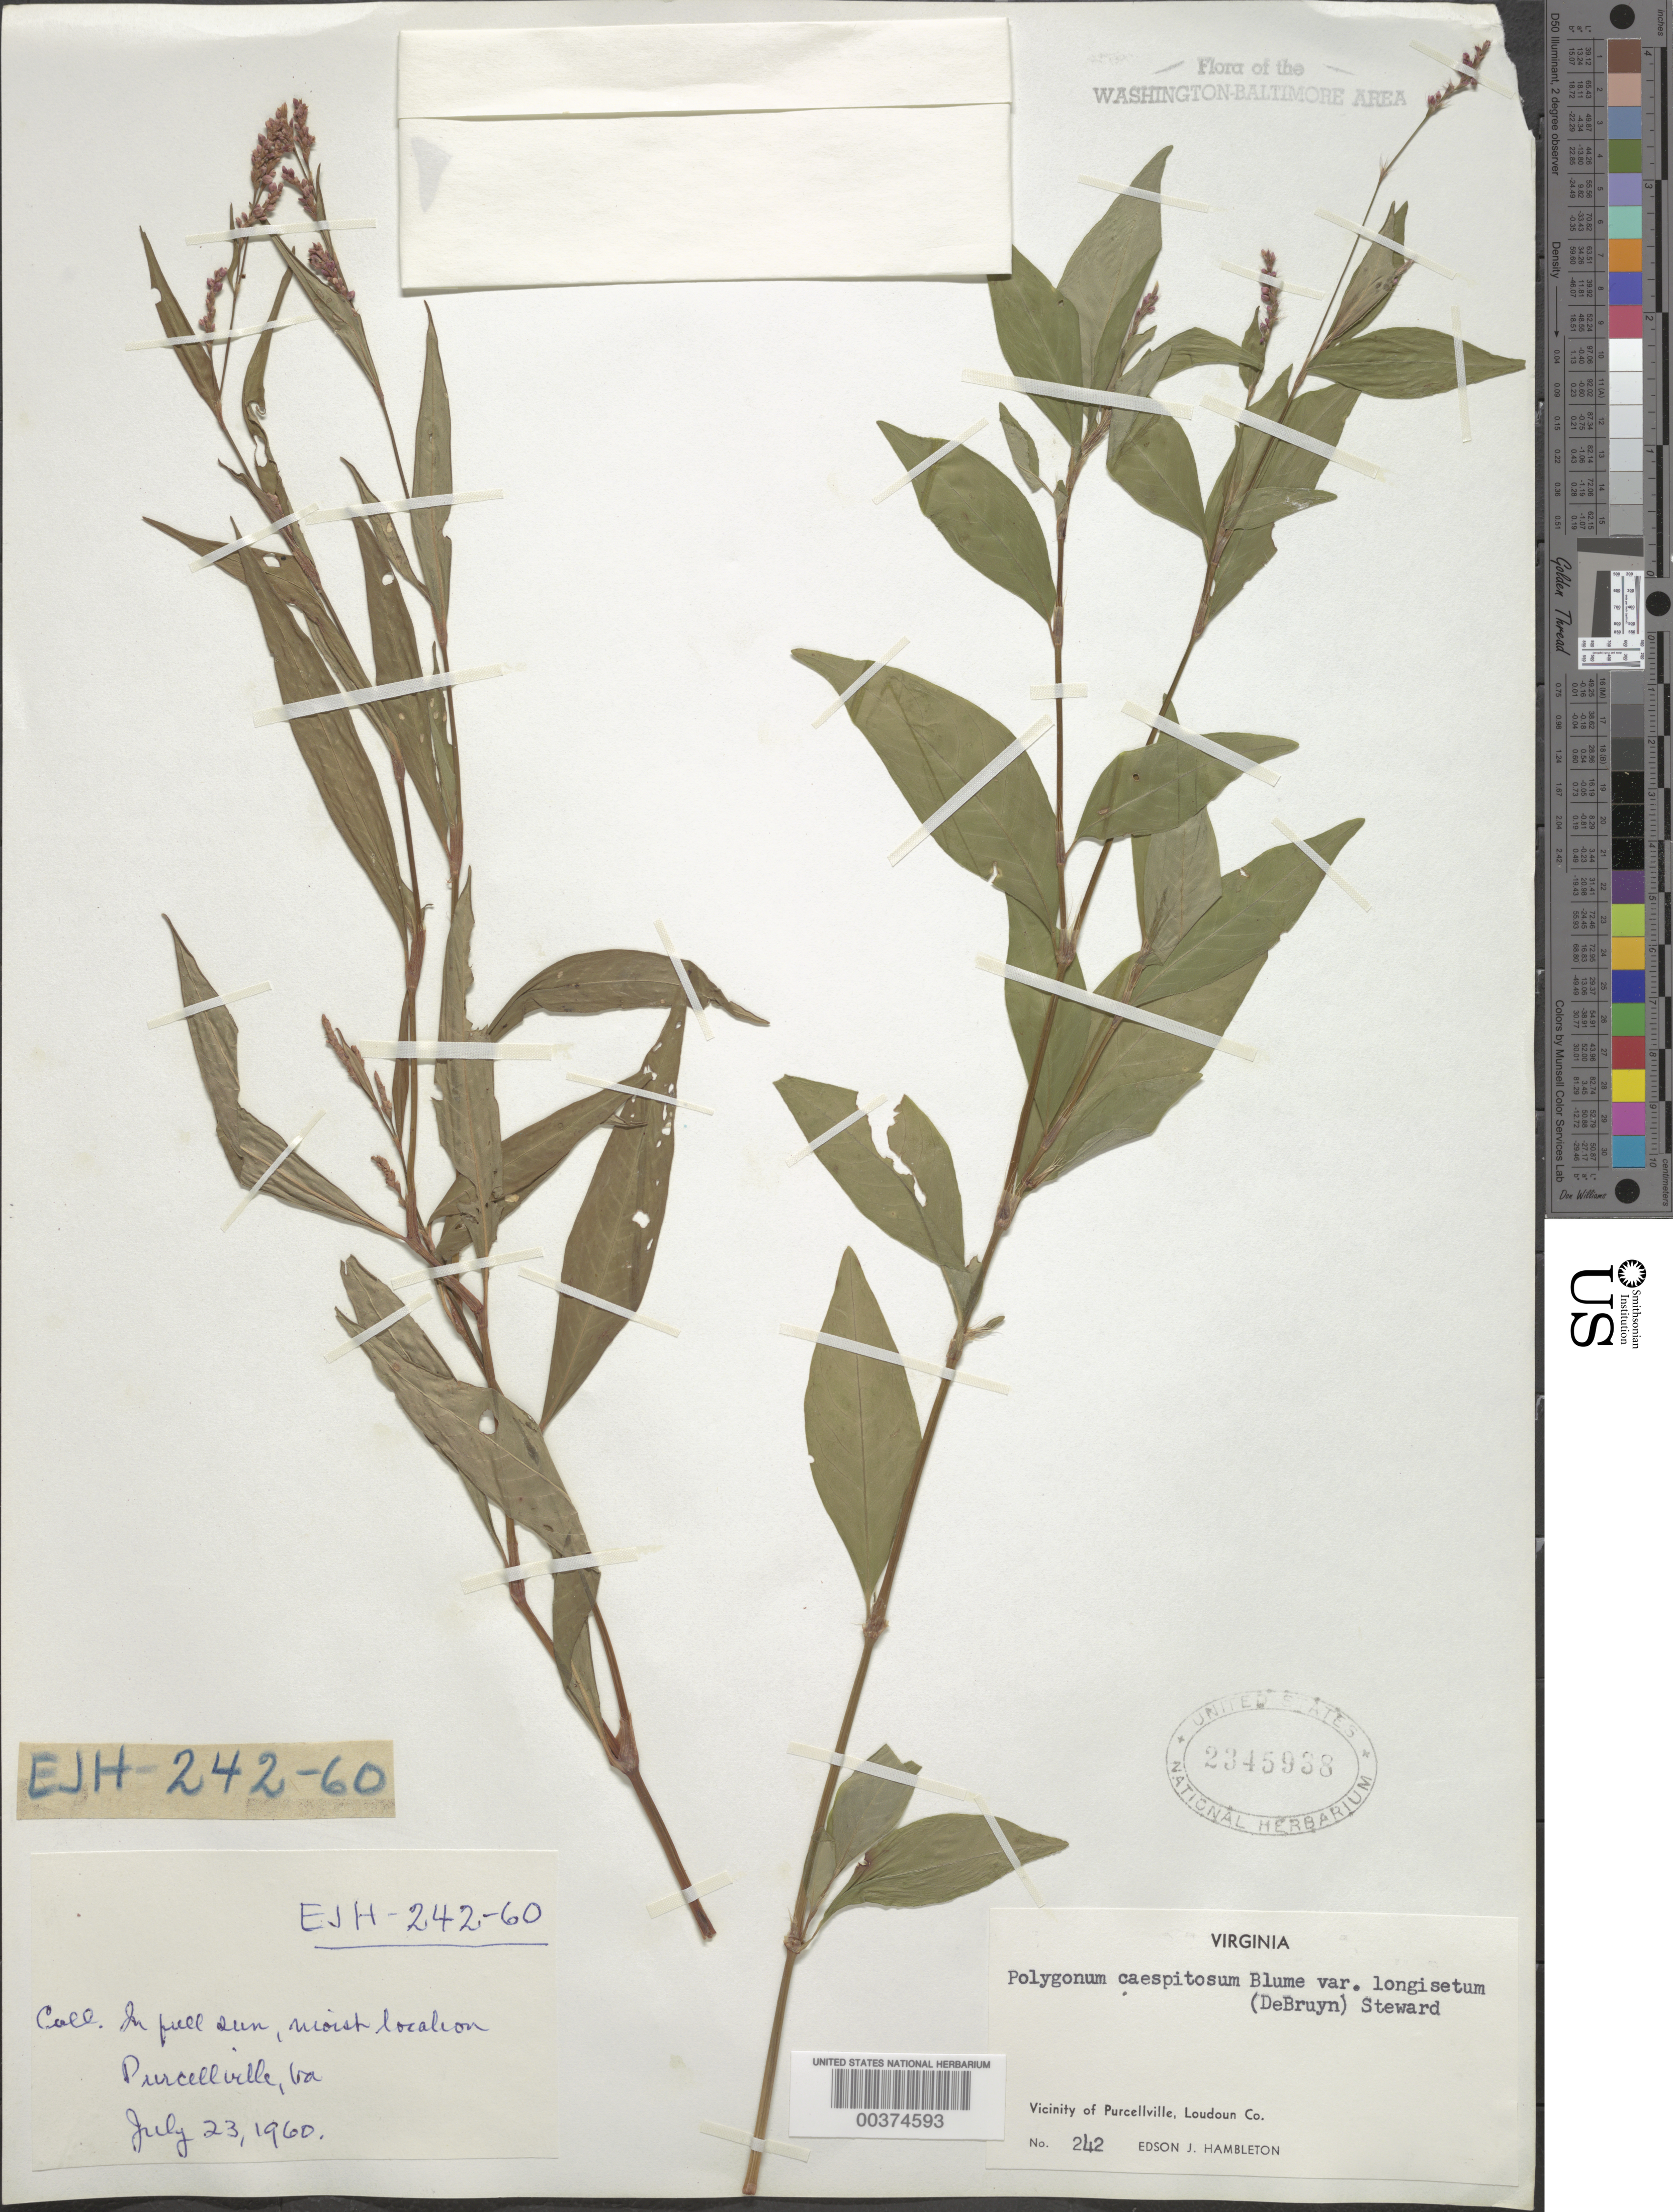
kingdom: Plantae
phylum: Tracheophyta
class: Magnoliopsida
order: Caryophyllales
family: Polygonaceae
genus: Persicaria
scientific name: Persicaria longiseta (Bruijn) Kitag.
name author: (Bruijn &) Kitag.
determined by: Atha, D. E.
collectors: E. Hambleton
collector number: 242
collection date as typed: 23 Jul 1960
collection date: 1960-07-23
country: United States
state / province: Virginia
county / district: Loudoun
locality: Purcellville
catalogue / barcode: US 2345938